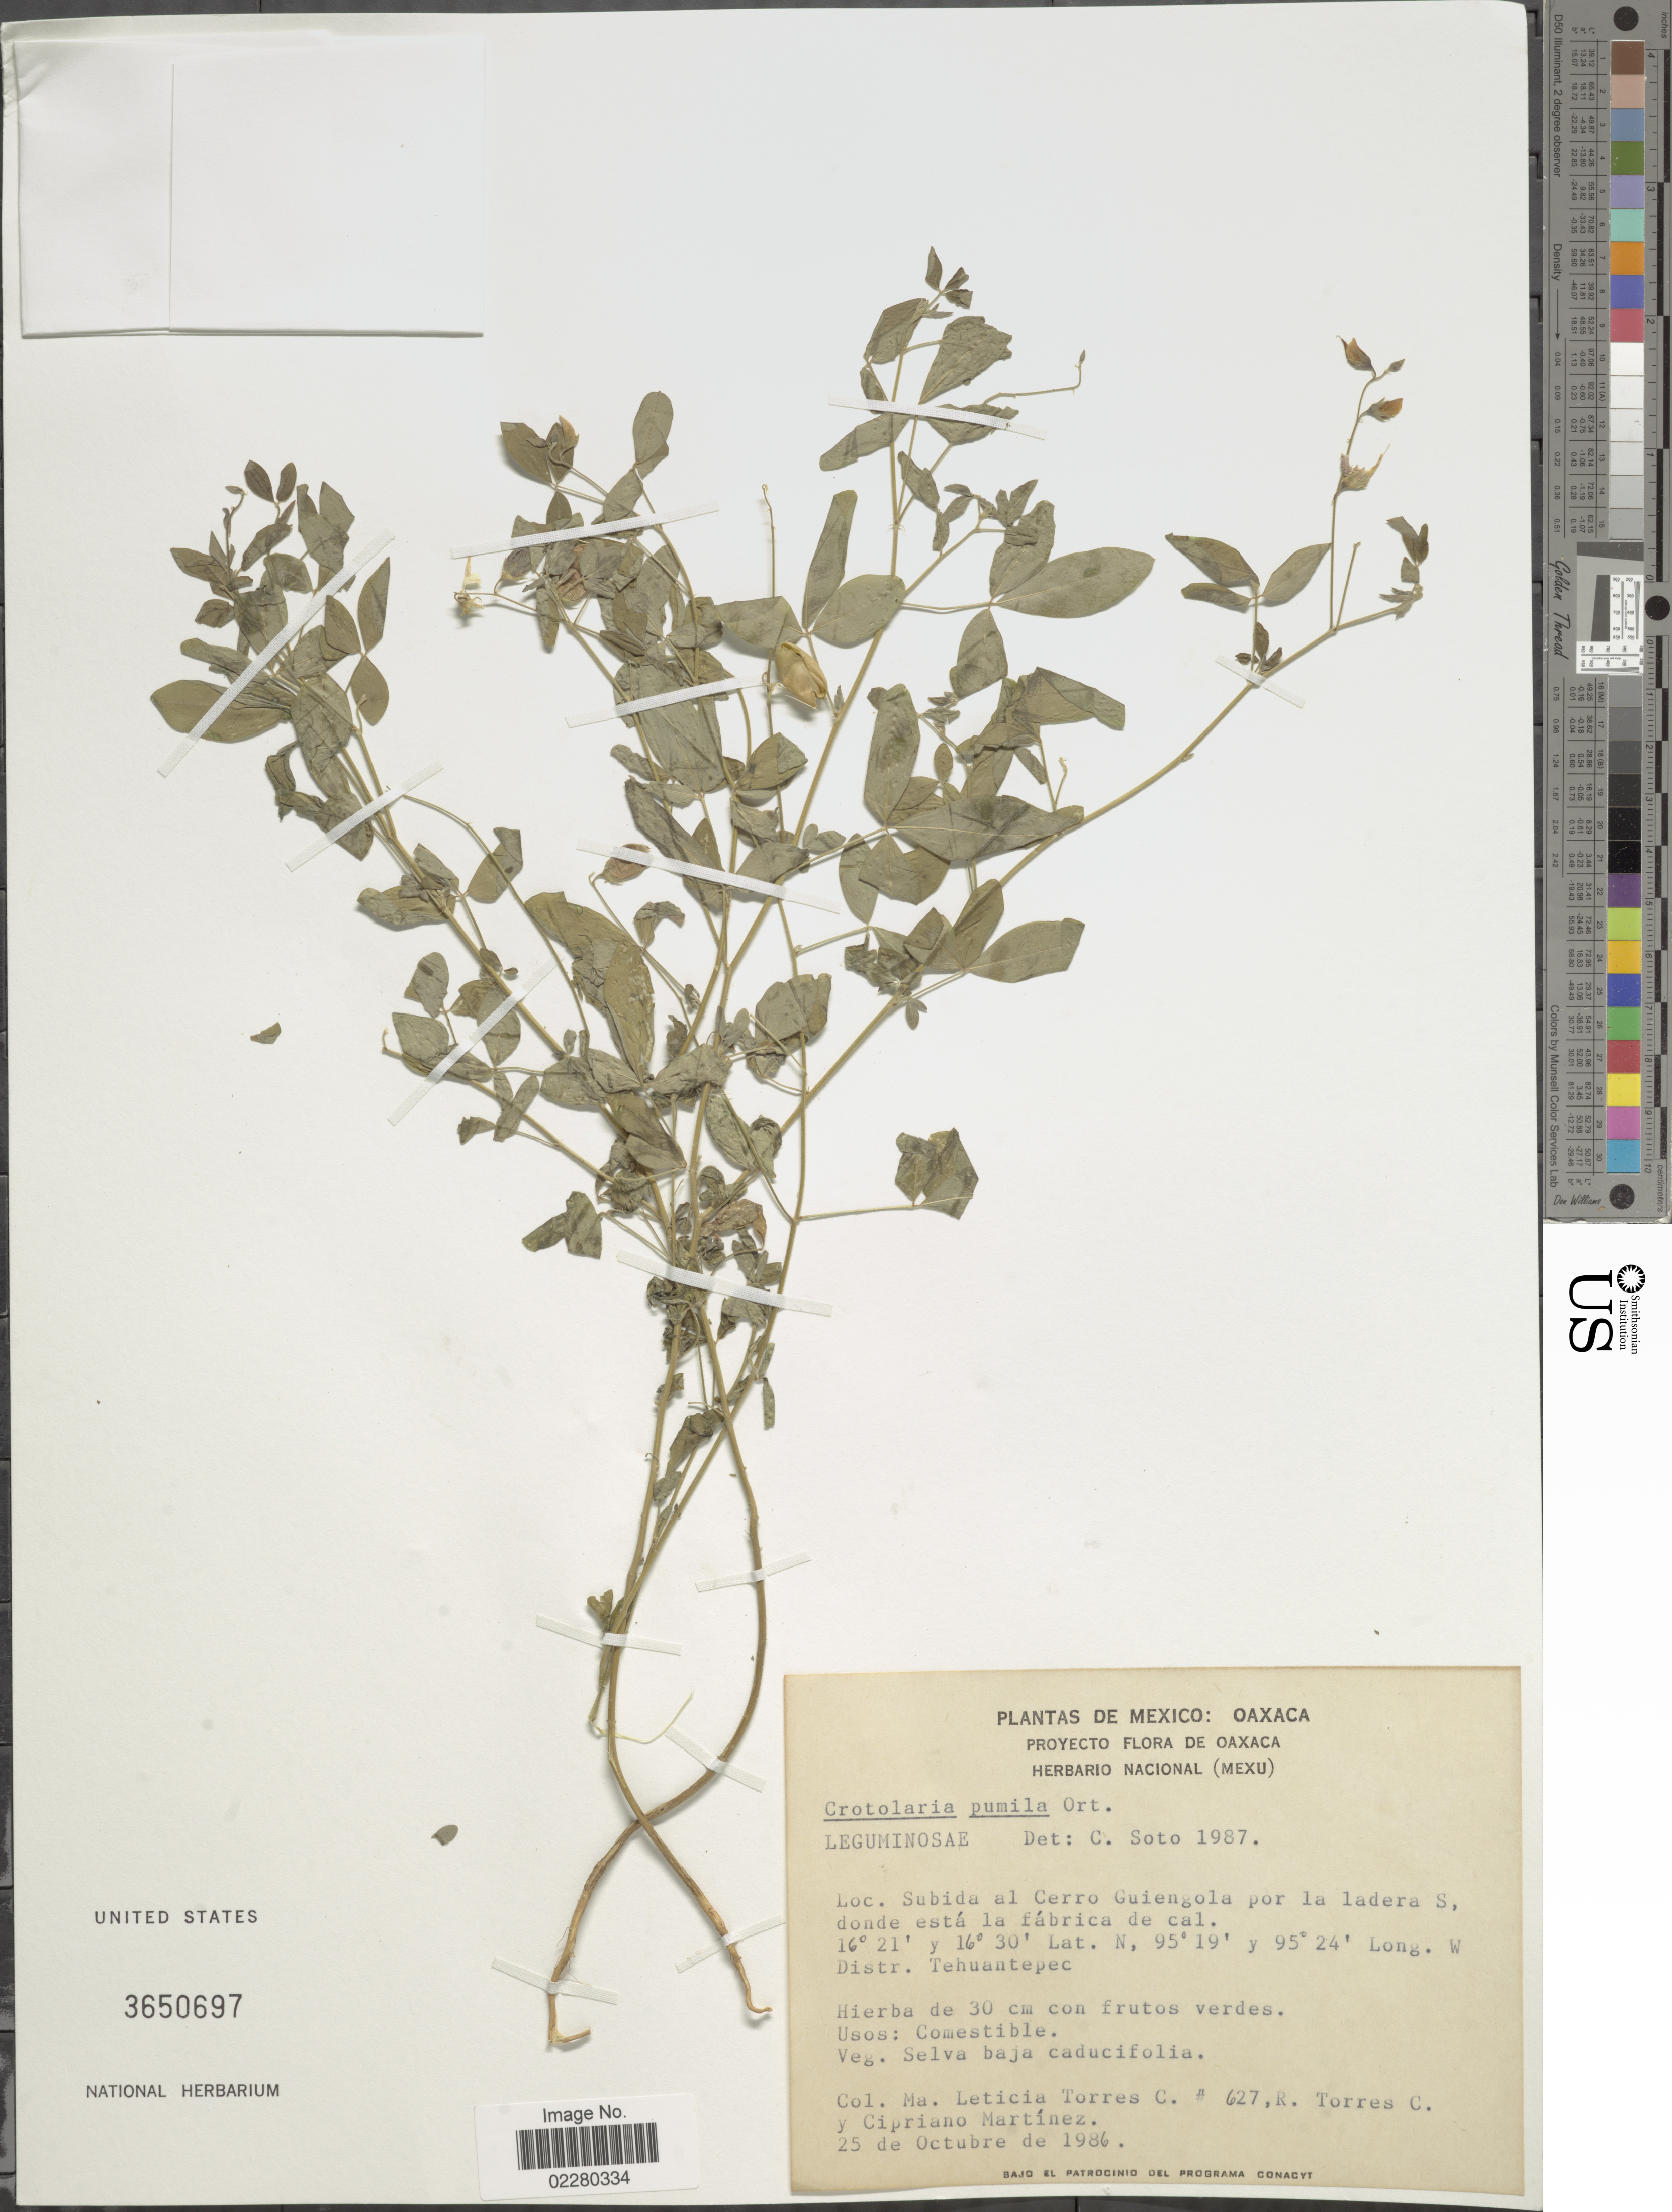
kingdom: Plantae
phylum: Tracheophyta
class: Magnoliopsida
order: Fabales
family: Fabaceae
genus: Crotalaria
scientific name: Crotalaria pumila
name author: Ortega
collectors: M. L. Torres Colin, R. Torres C. & C. Martínez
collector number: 627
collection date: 1986-10-25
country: Mexico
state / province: Oaxaca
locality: Subida al Cerro Guiengola por la ladera S, donde está la fábrica de cal. Distr, Tehuantepec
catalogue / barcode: US 3650697